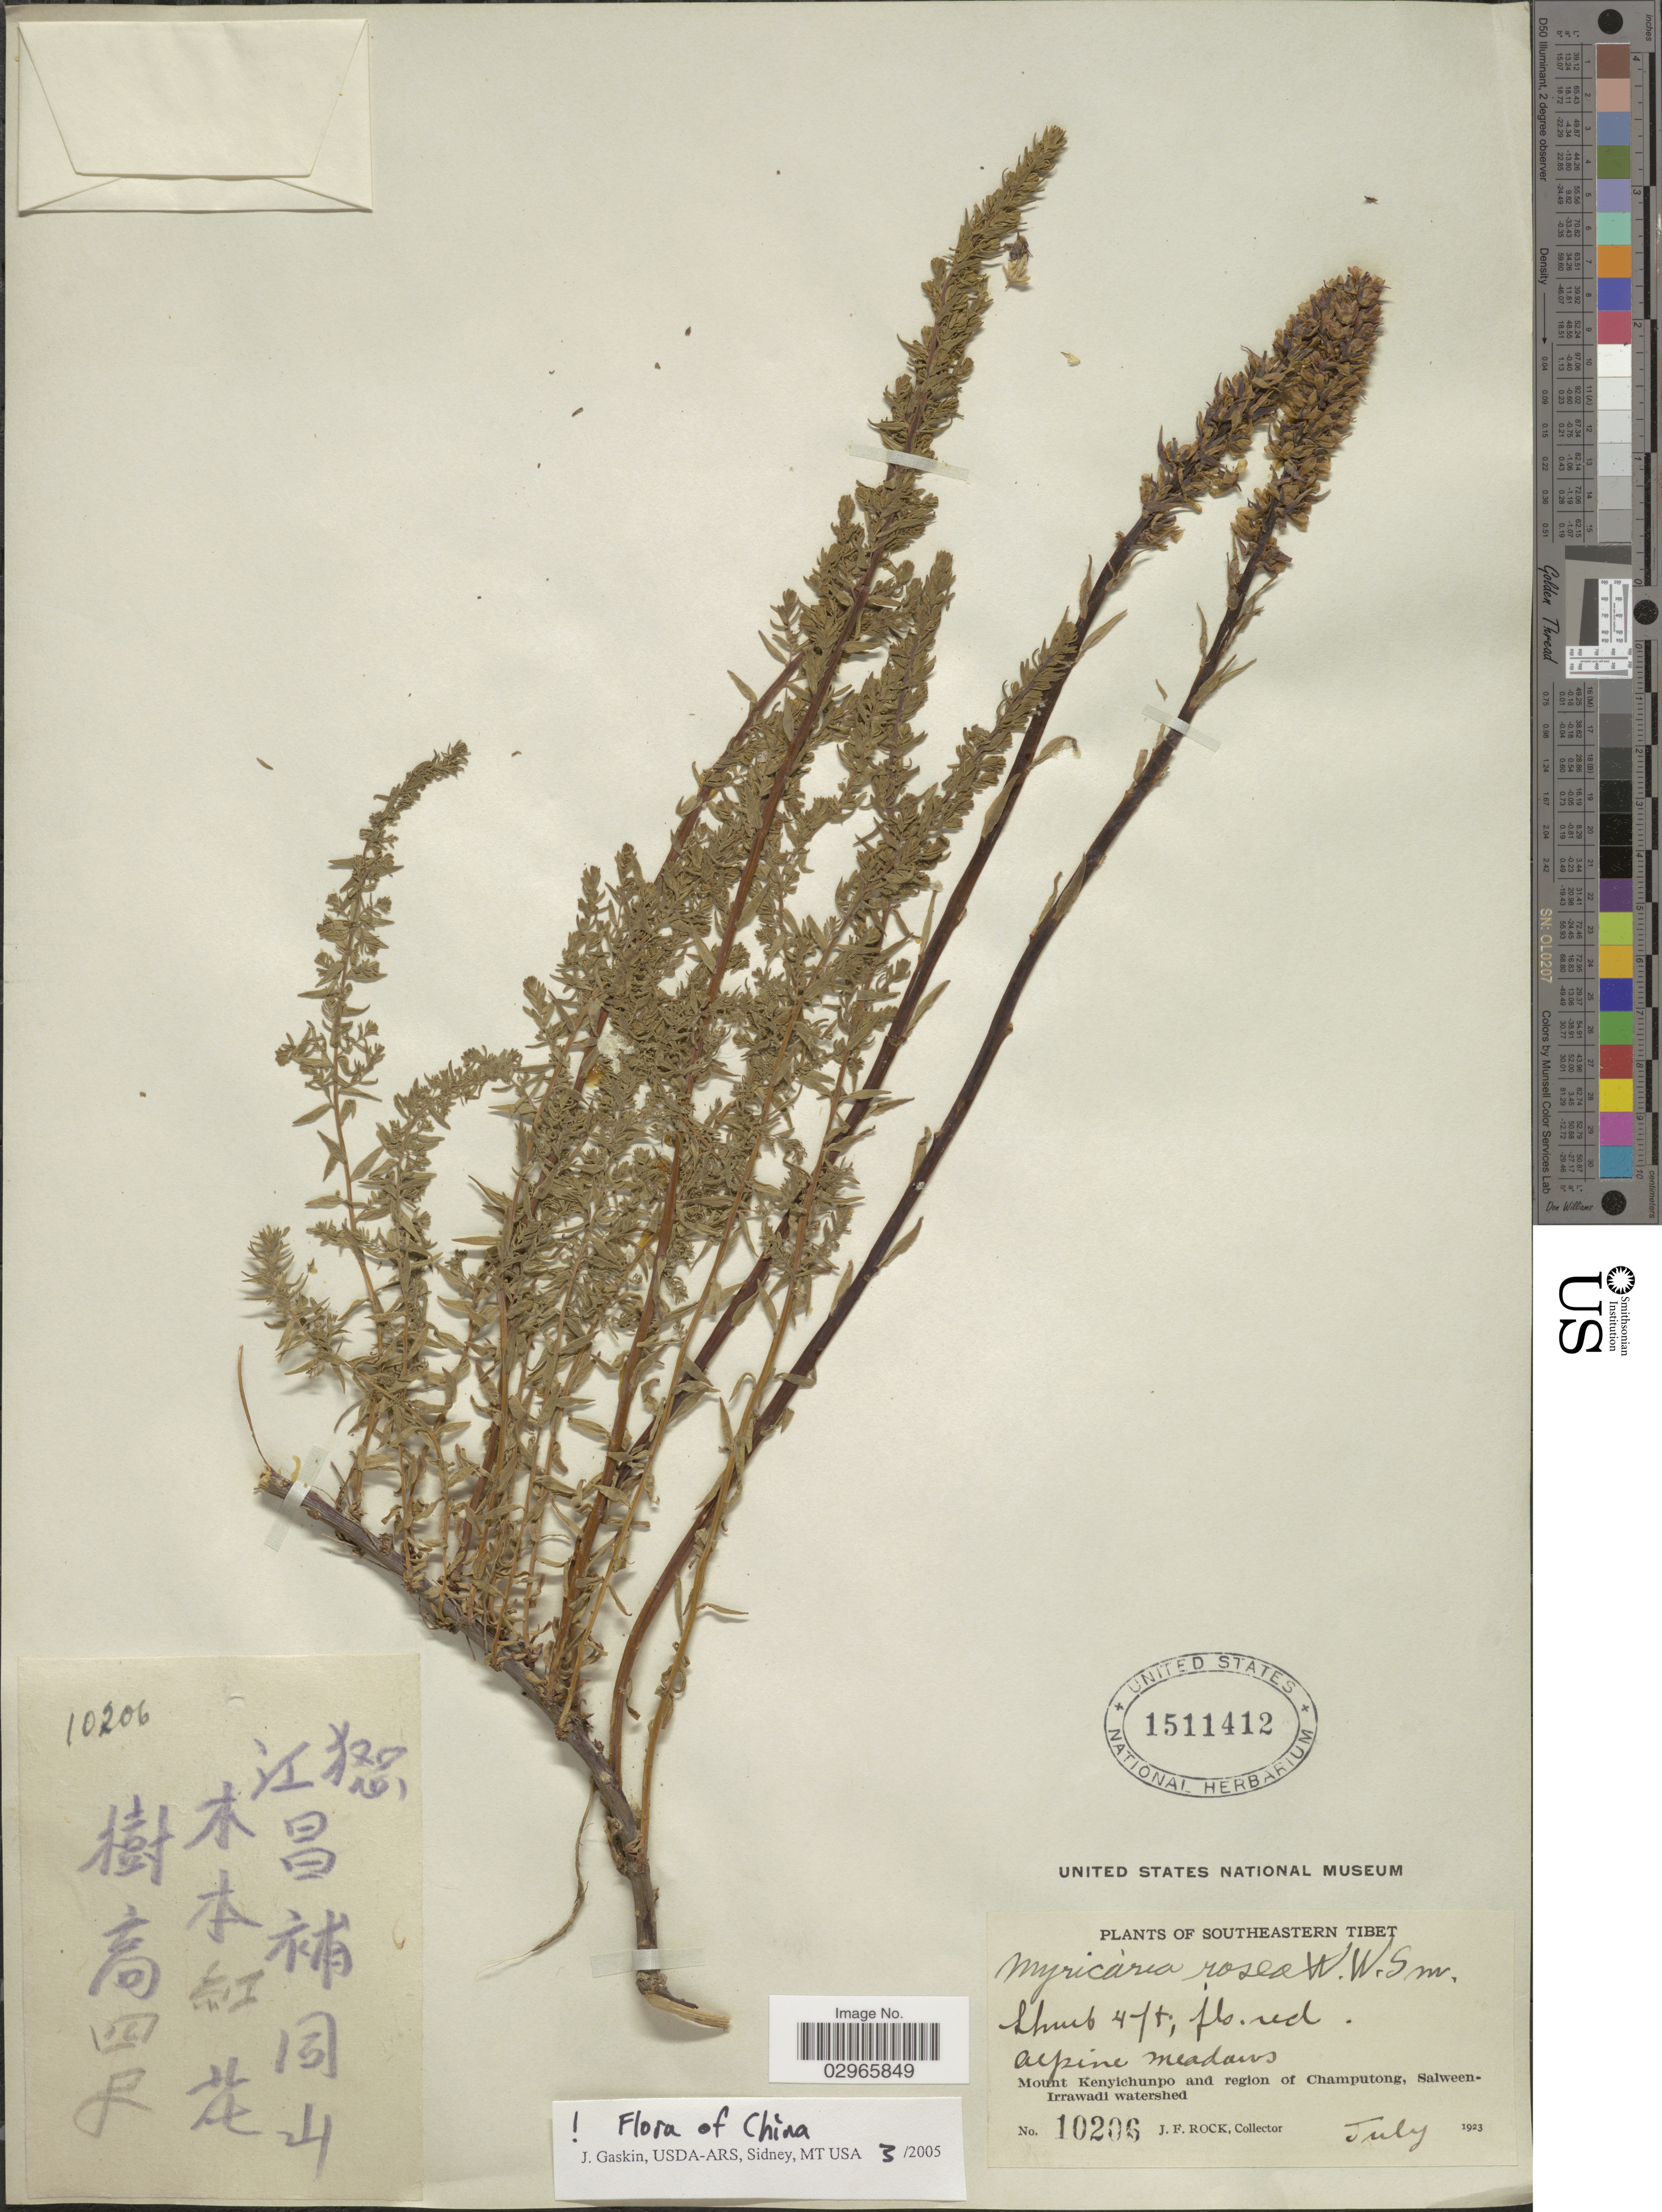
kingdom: Plantae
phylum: Tracheophyta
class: Magnoliopsida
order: Caryophyllales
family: Tamaricaceae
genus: Myricaria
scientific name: Myricaria rosea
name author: W.W. Sm.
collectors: J. Rock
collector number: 10206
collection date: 1923-07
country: China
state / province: Xizang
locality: Southeastern Tibet. Alpine meadows. Mount Kenyichunpo and region of Champutong, Salween-Irrawadi watershed.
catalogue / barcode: US 1511412